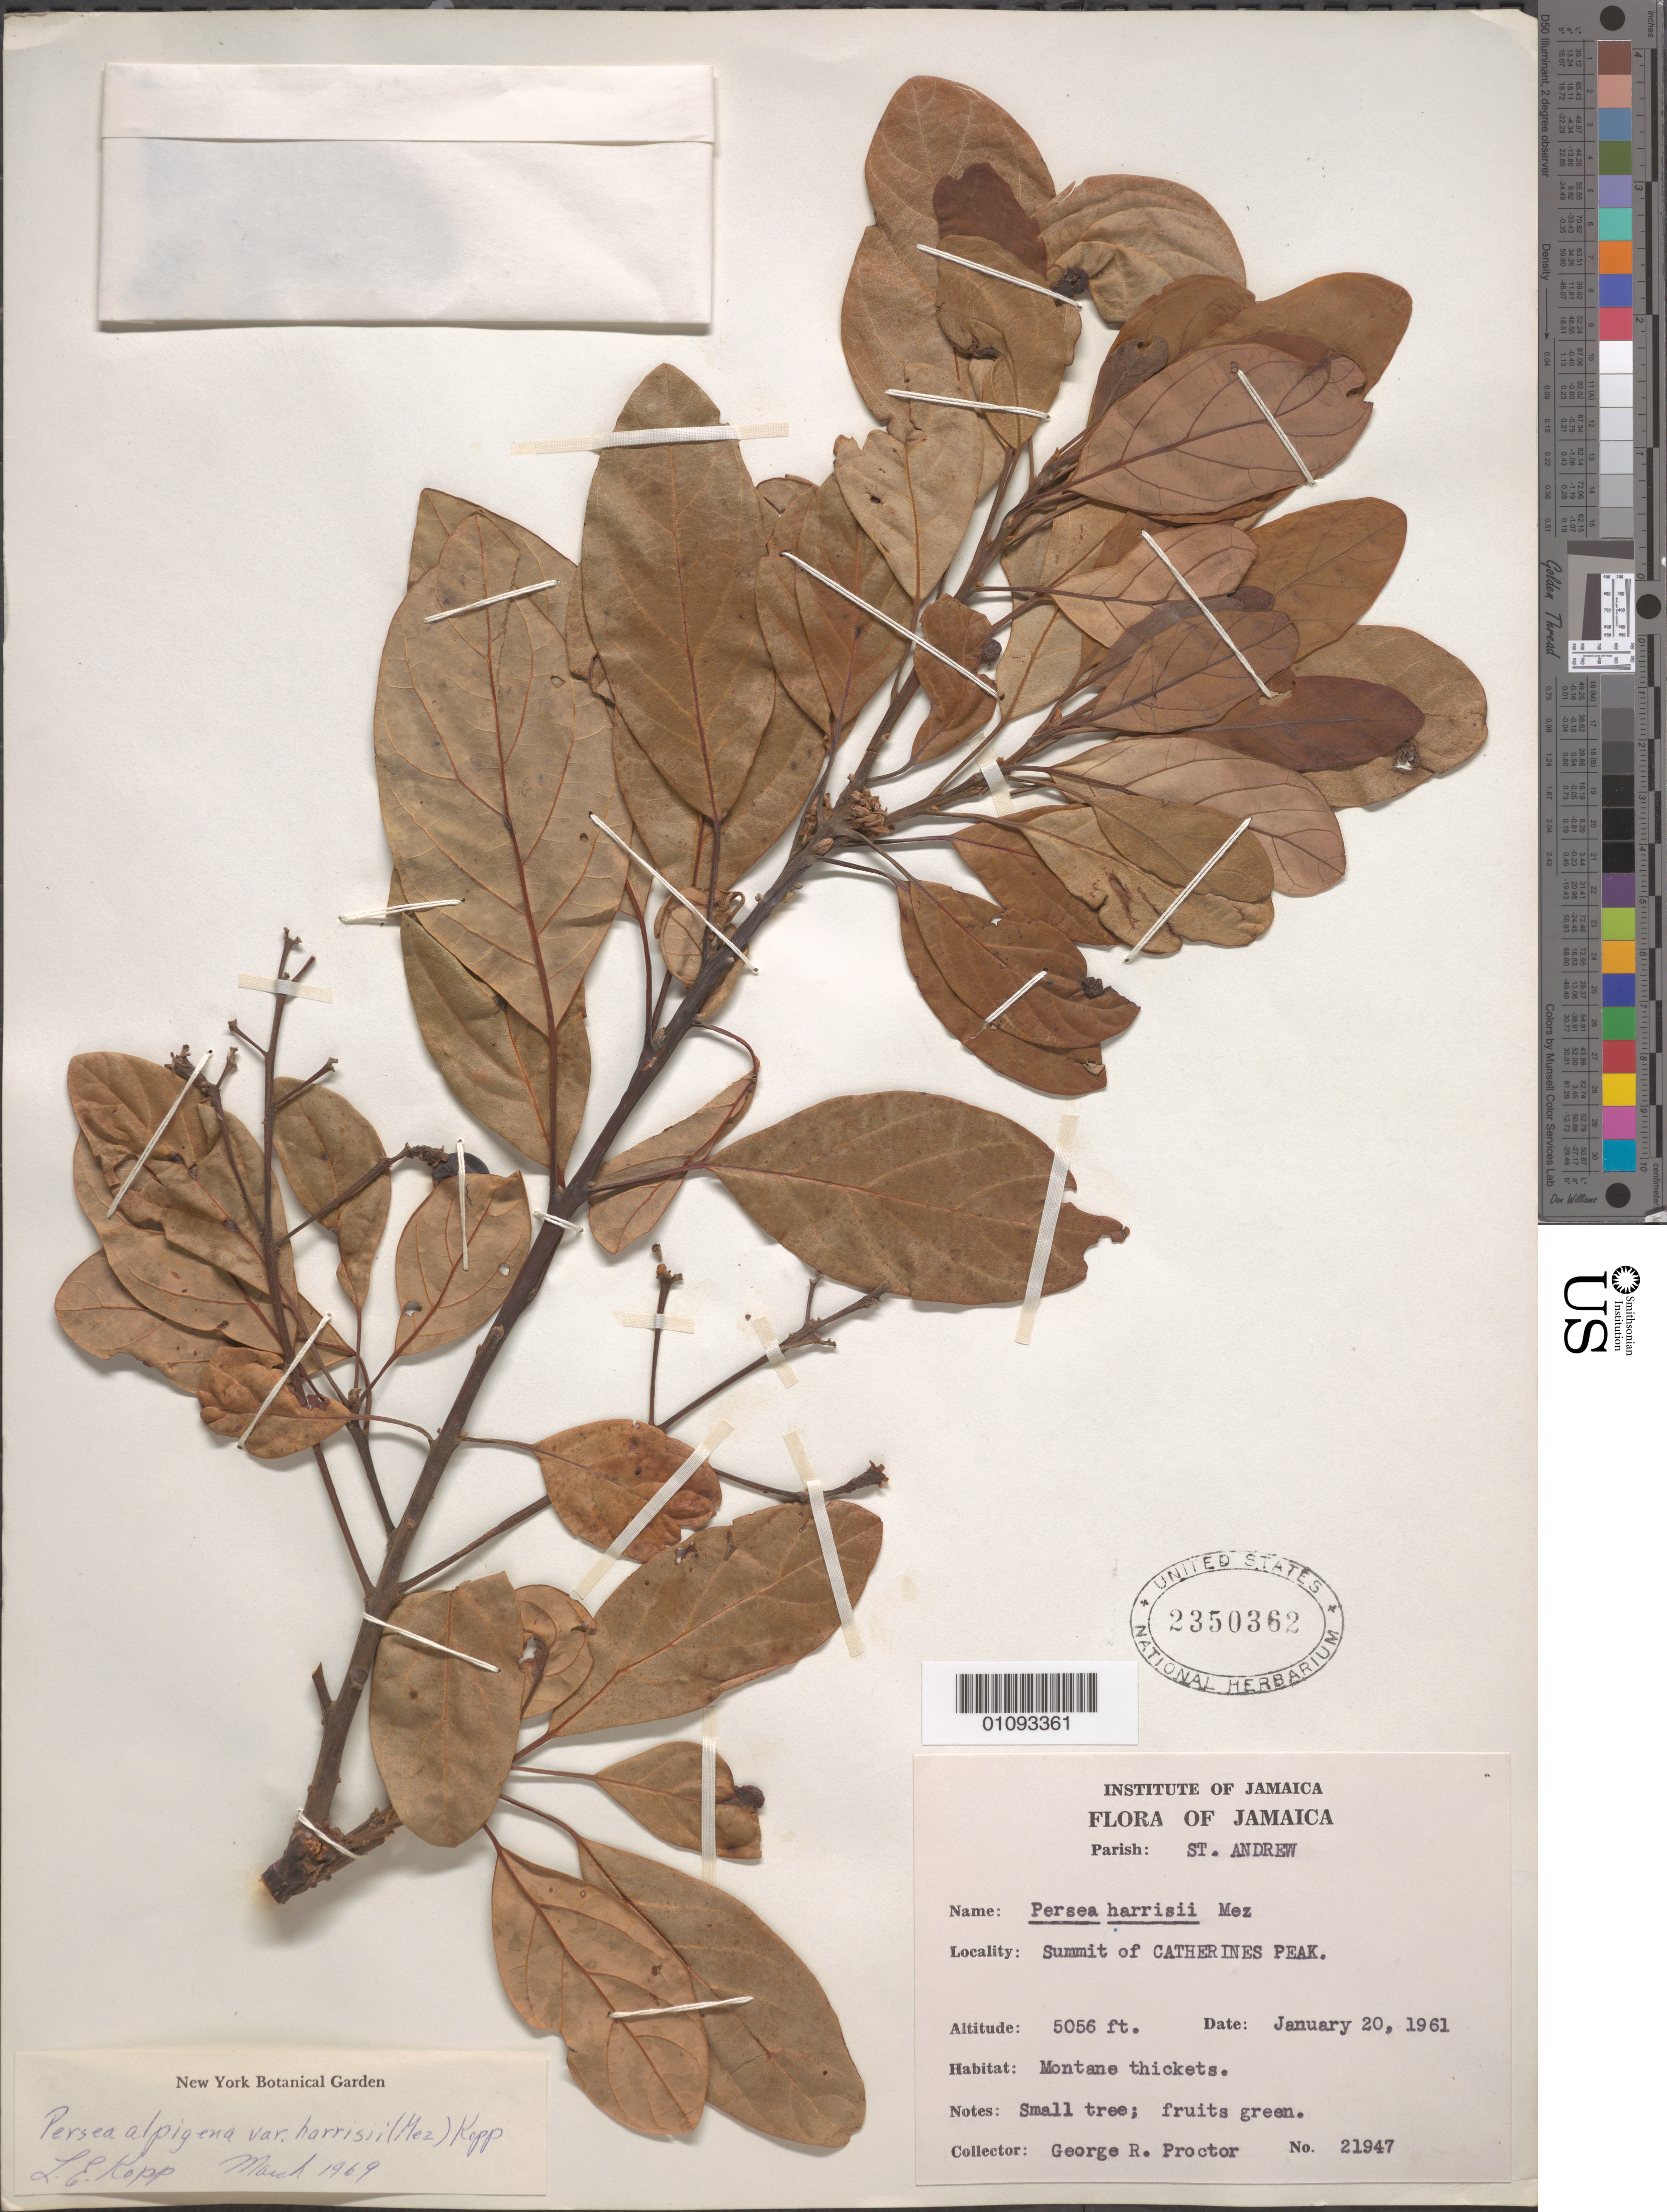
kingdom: Plantae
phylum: Tracheophyta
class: Magnoliopsida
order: Laurales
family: Lauraceae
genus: Persea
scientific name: Persea alpigena var. harrisii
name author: (Mez) L.E. Kopp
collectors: G. R. Proctor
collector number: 21947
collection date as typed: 20 Jan 1961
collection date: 1961-01-20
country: Jamaica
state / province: Saint Andrew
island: Jamaica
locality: Summit of Catherines Peak.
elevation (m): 1541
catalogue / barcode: US 2350362